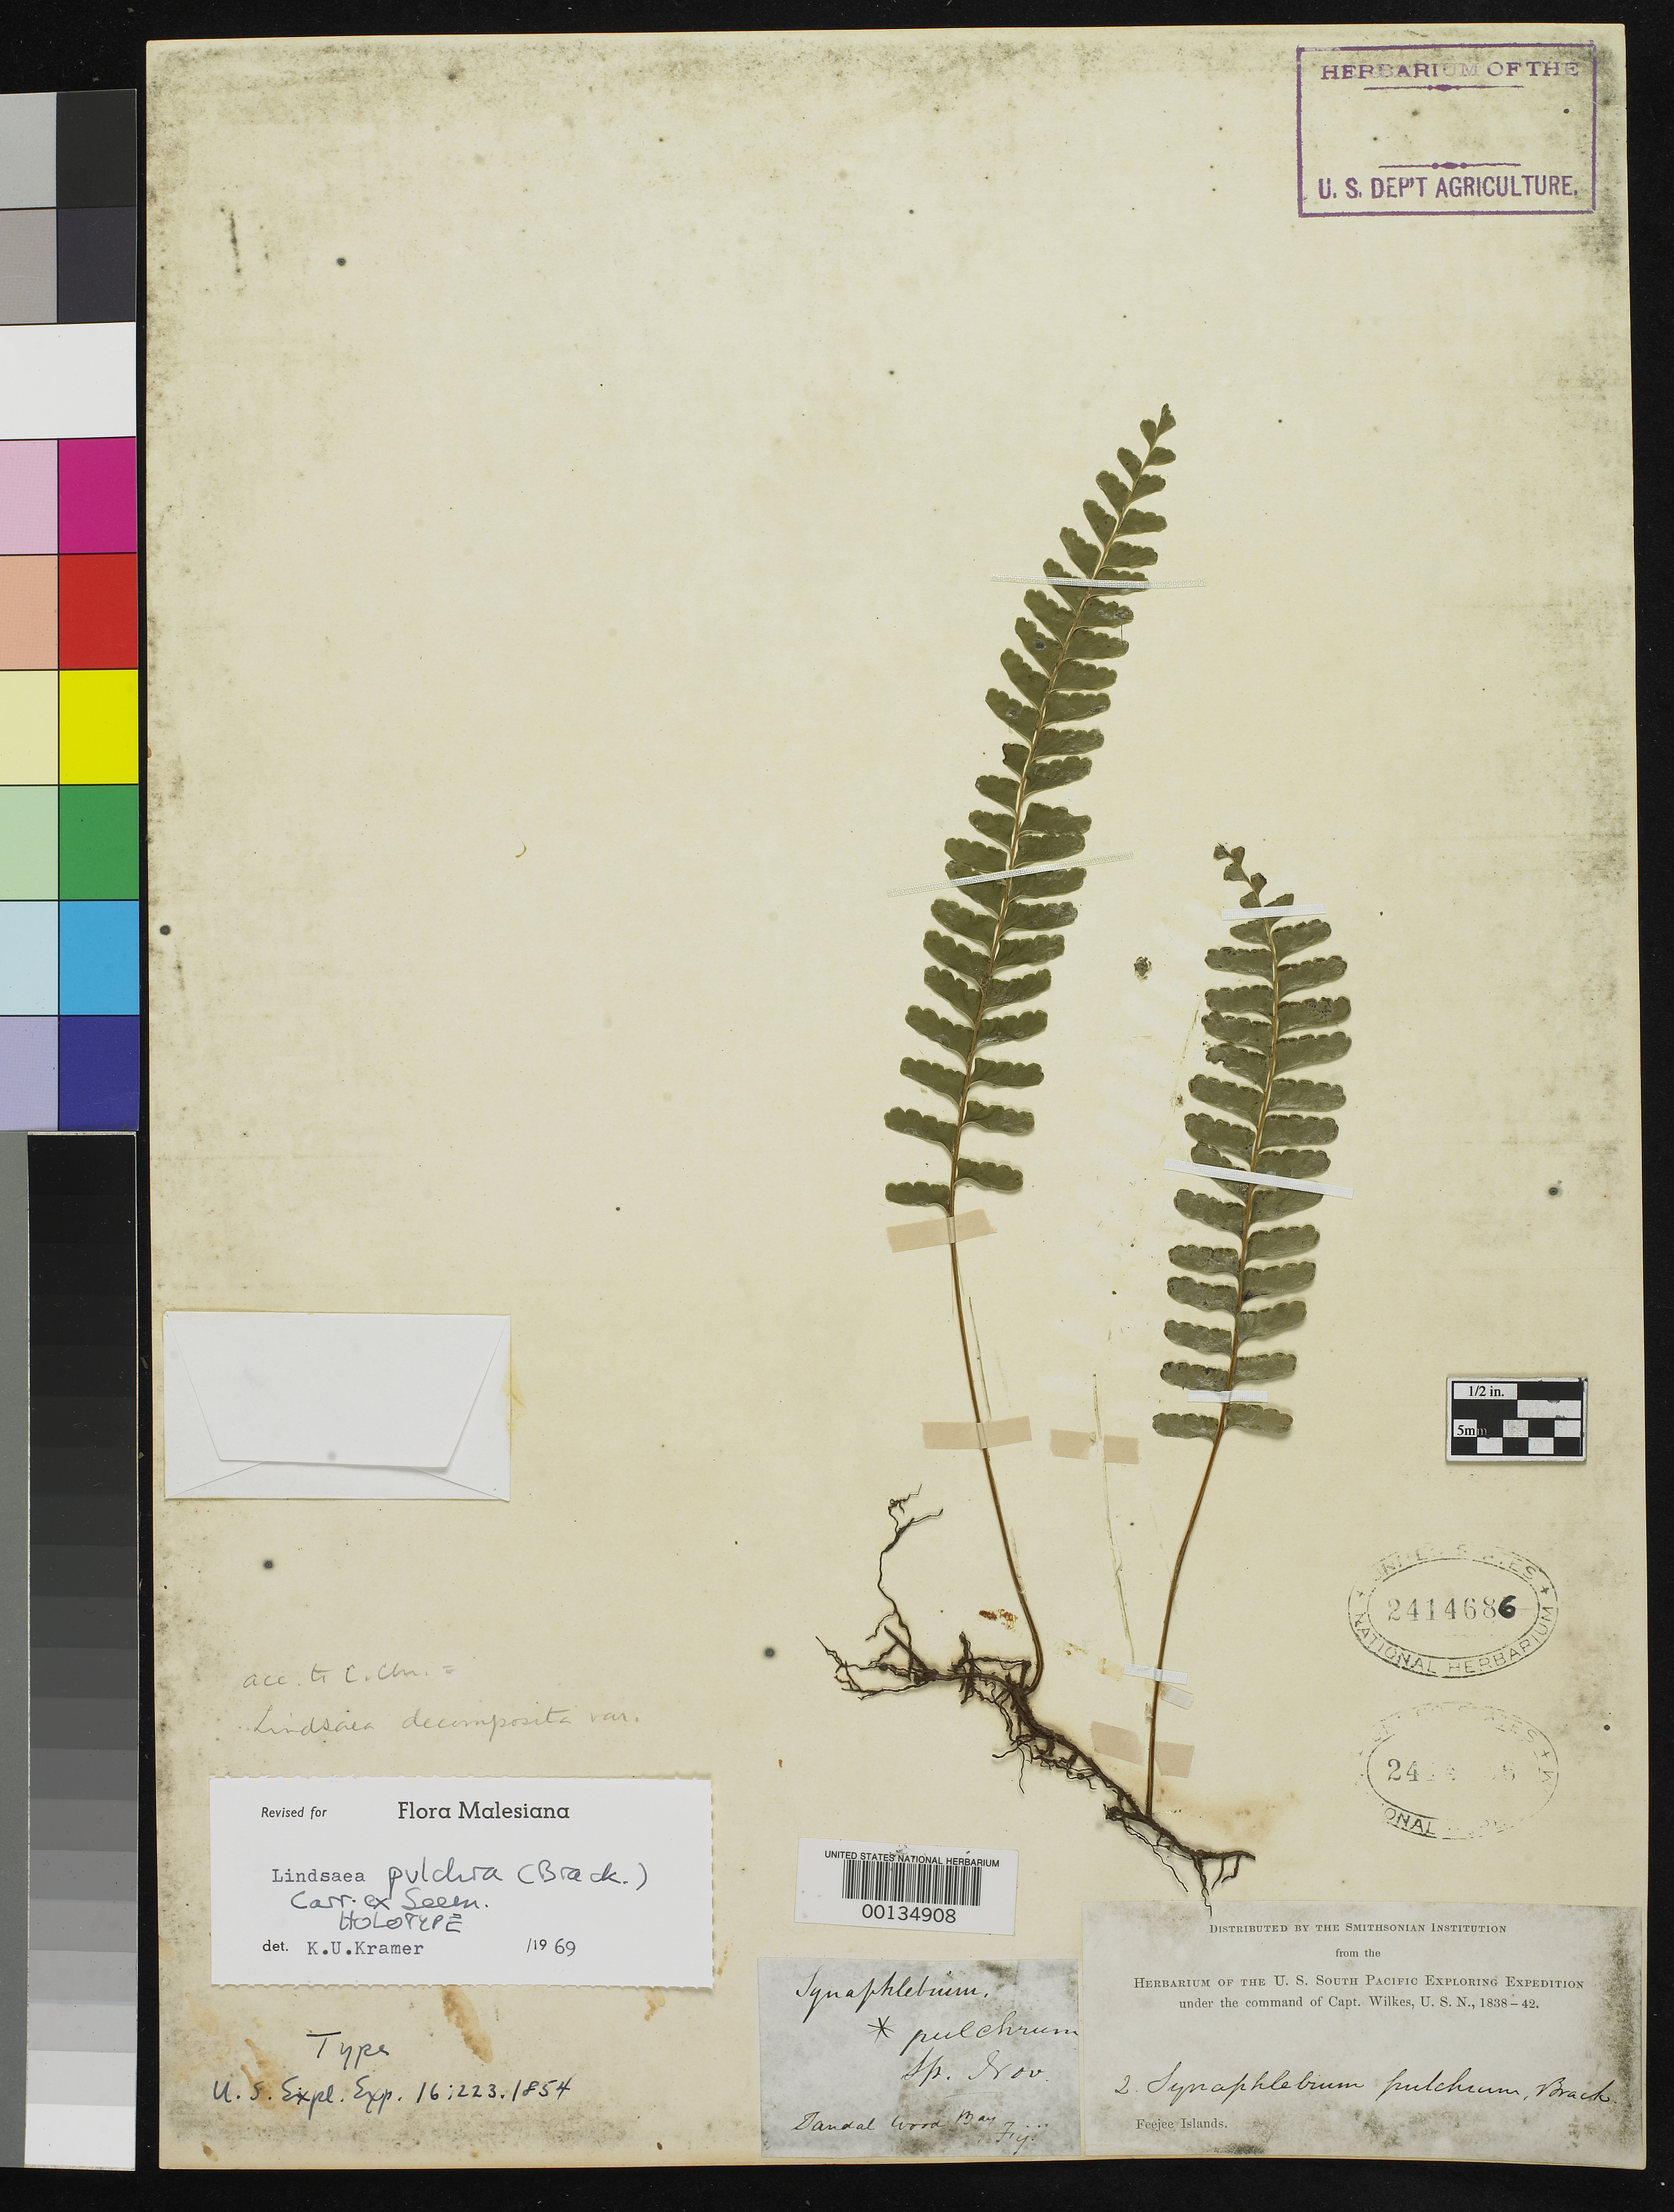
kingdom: Plantae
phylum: Tracheophyta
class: Polypodiopsida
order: Polypodiales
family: Lindsaeaceae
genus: Synaphlebium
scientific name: Synaphlebium pulchrum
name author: Brack. in Wilkes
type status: Holotype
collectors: Wilkes Explor. Exped.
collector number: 2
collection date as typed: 1838 to -- --- 1842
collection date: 1838/1842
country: Fiji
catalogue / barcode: US 2414686